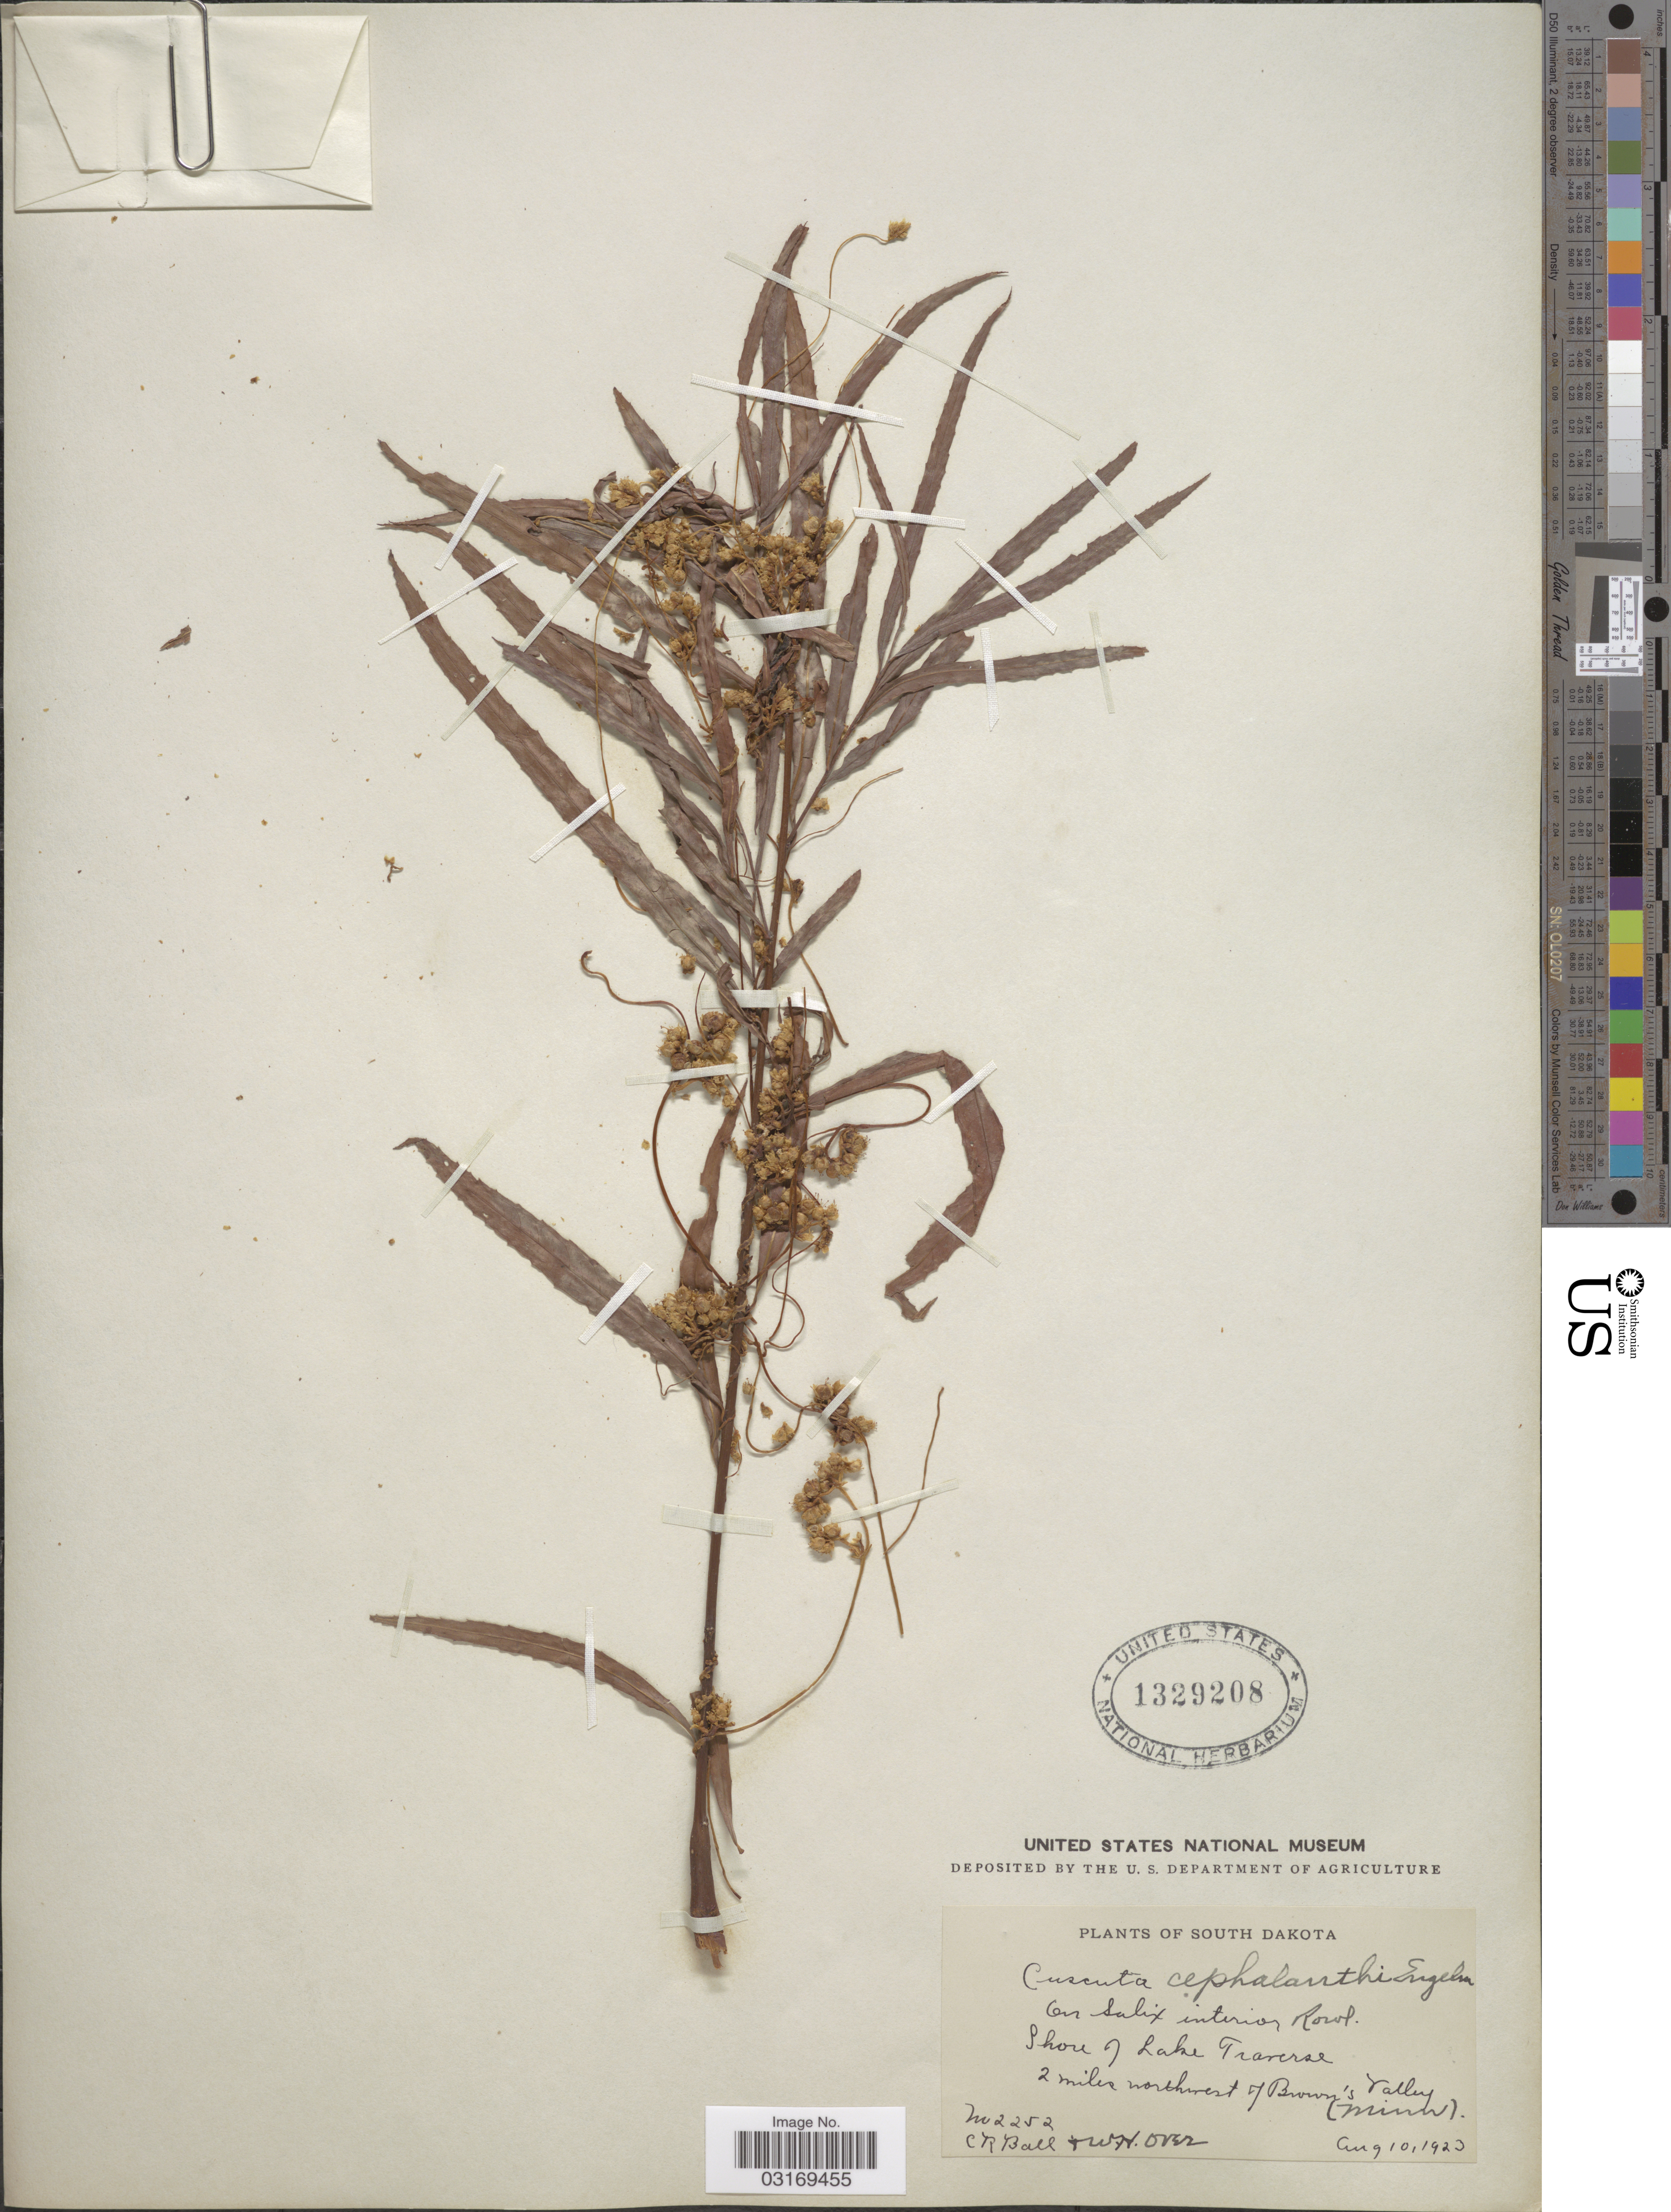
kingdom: Plantae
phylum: Tracheophyta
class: Magnoliopsida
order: Solanales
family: Convolvulaceae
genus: Cuscuta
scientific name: Cuscuta cephalanthi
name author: Engelm.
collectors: C. R. Ball & W. Over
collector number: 2252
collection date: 1923-08-10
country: United States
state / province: Minnesota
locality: Shore of Lake Traverse 2 miles northwest of Brown's Valley.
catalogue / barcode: US 1329208